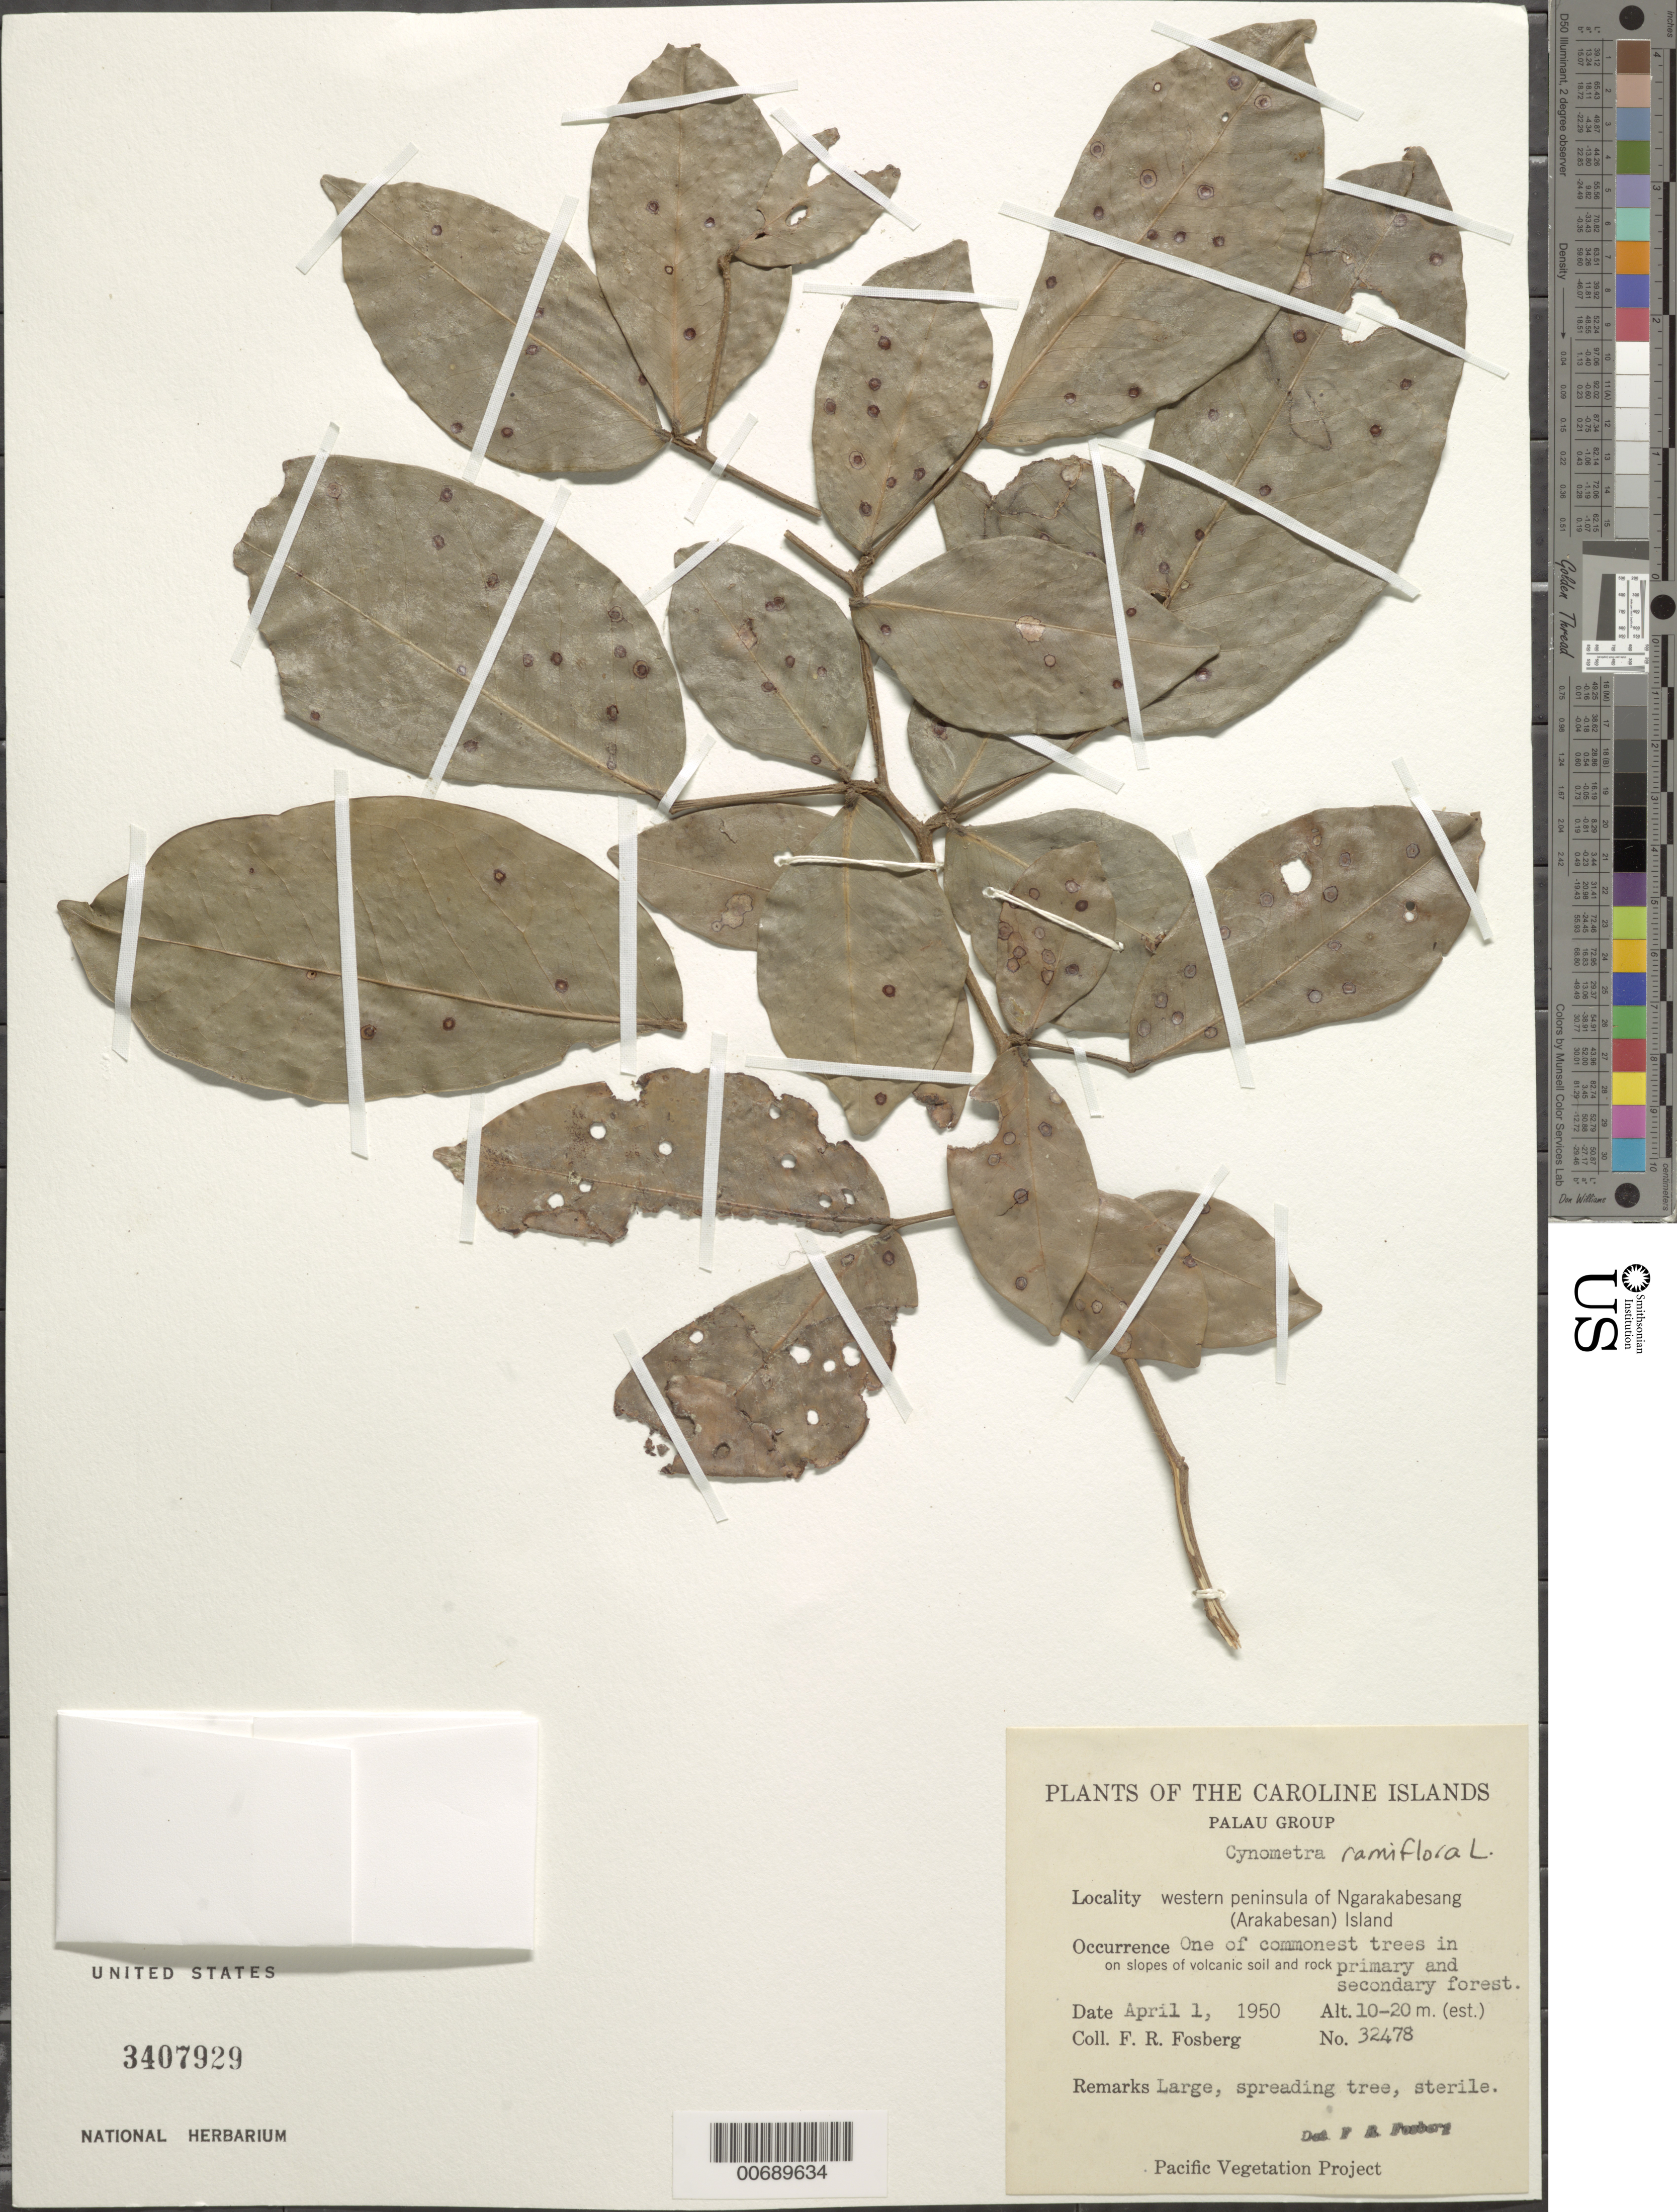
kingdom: Plantae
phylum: Tracheophyta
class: Magnoliopsida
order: Fabales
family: Fabaceae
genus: Cynometra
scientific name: Cynometra ramiflora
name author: L.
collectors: F. R. Fosberg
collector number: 32478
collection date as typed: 01 Apr 1950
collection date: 1950-04-01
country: Palau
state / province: Koror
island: Ngerekebesang [Arakabesan]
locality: Ngarakabesang, Arakabesan Island (= Ngerekebesang I.)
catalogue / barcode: US 3407929